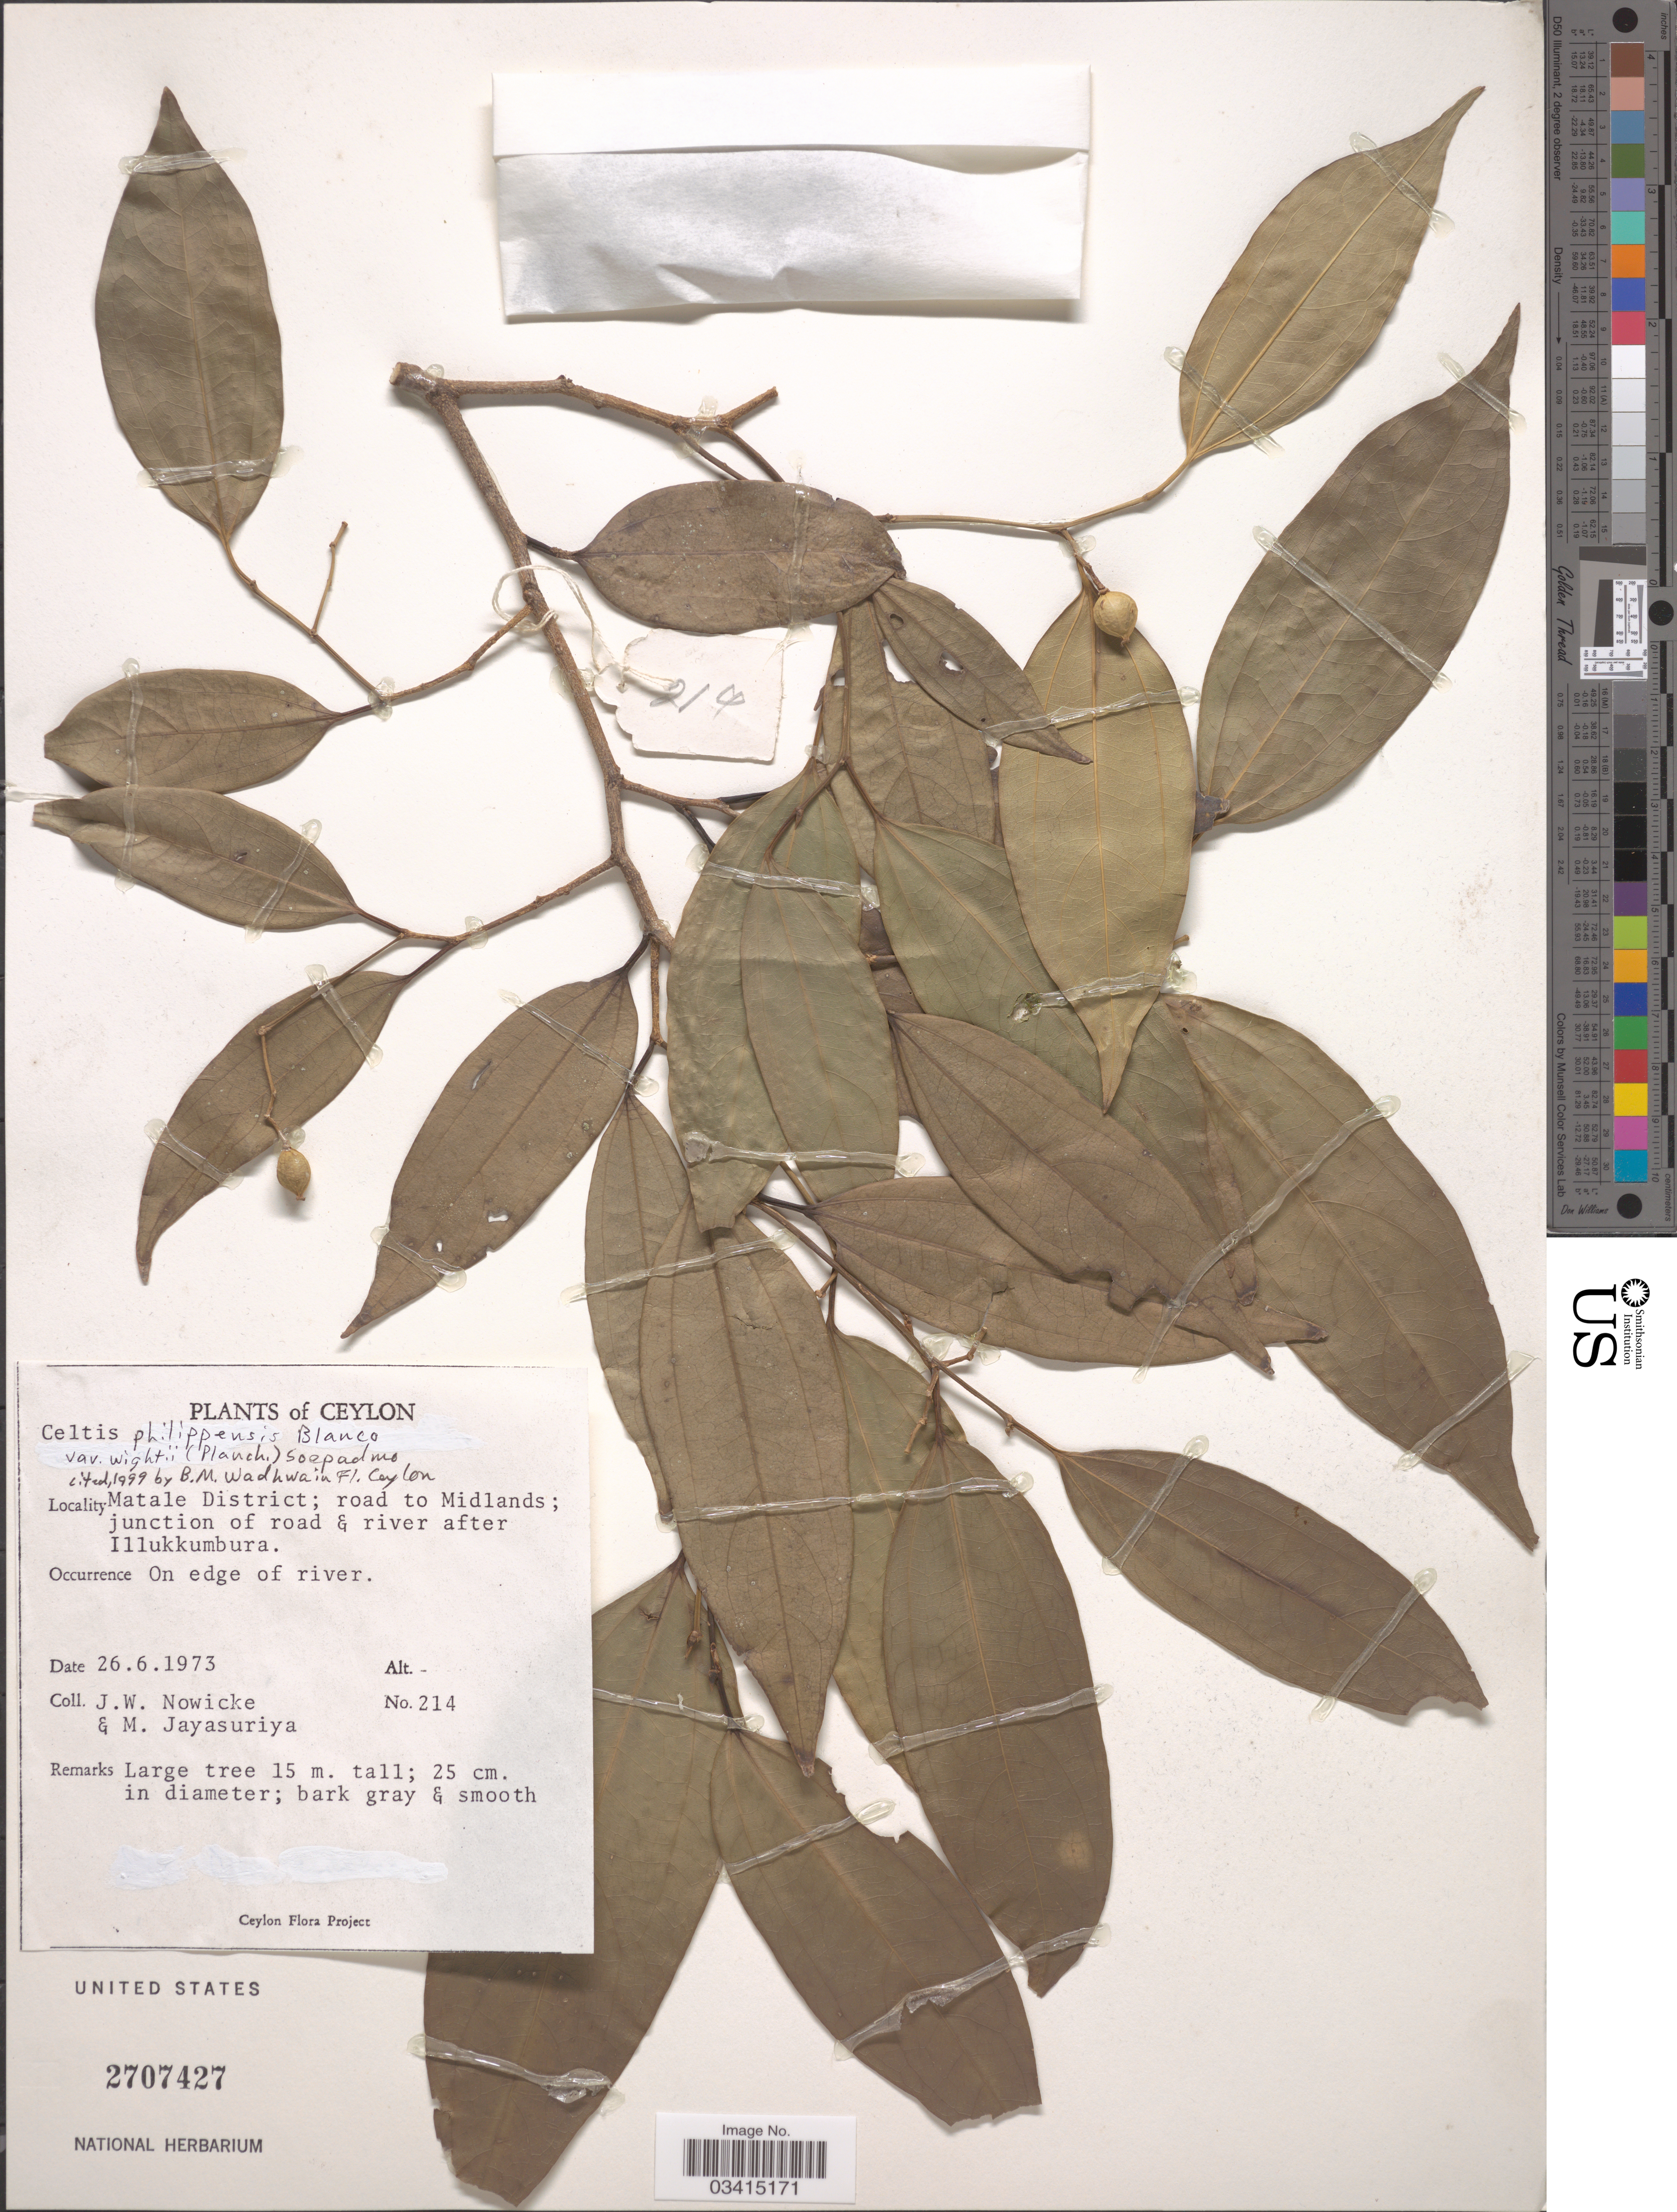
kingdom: Plantae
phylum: Tracheophyta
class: Magnoliopsida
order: Rosales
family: Cannabaceae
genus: Celtis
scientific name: Celtis philippensis var. wightii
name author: (Planch.) Soepadmo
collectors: J. W. Nowicke & M. Jayasuriya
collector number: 214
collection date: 1973-06-26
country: Sri Lanka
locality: Ceylon. Matale District; road to Midlands; junction of road & river after Illukkumbura.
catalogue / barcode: US 2707427